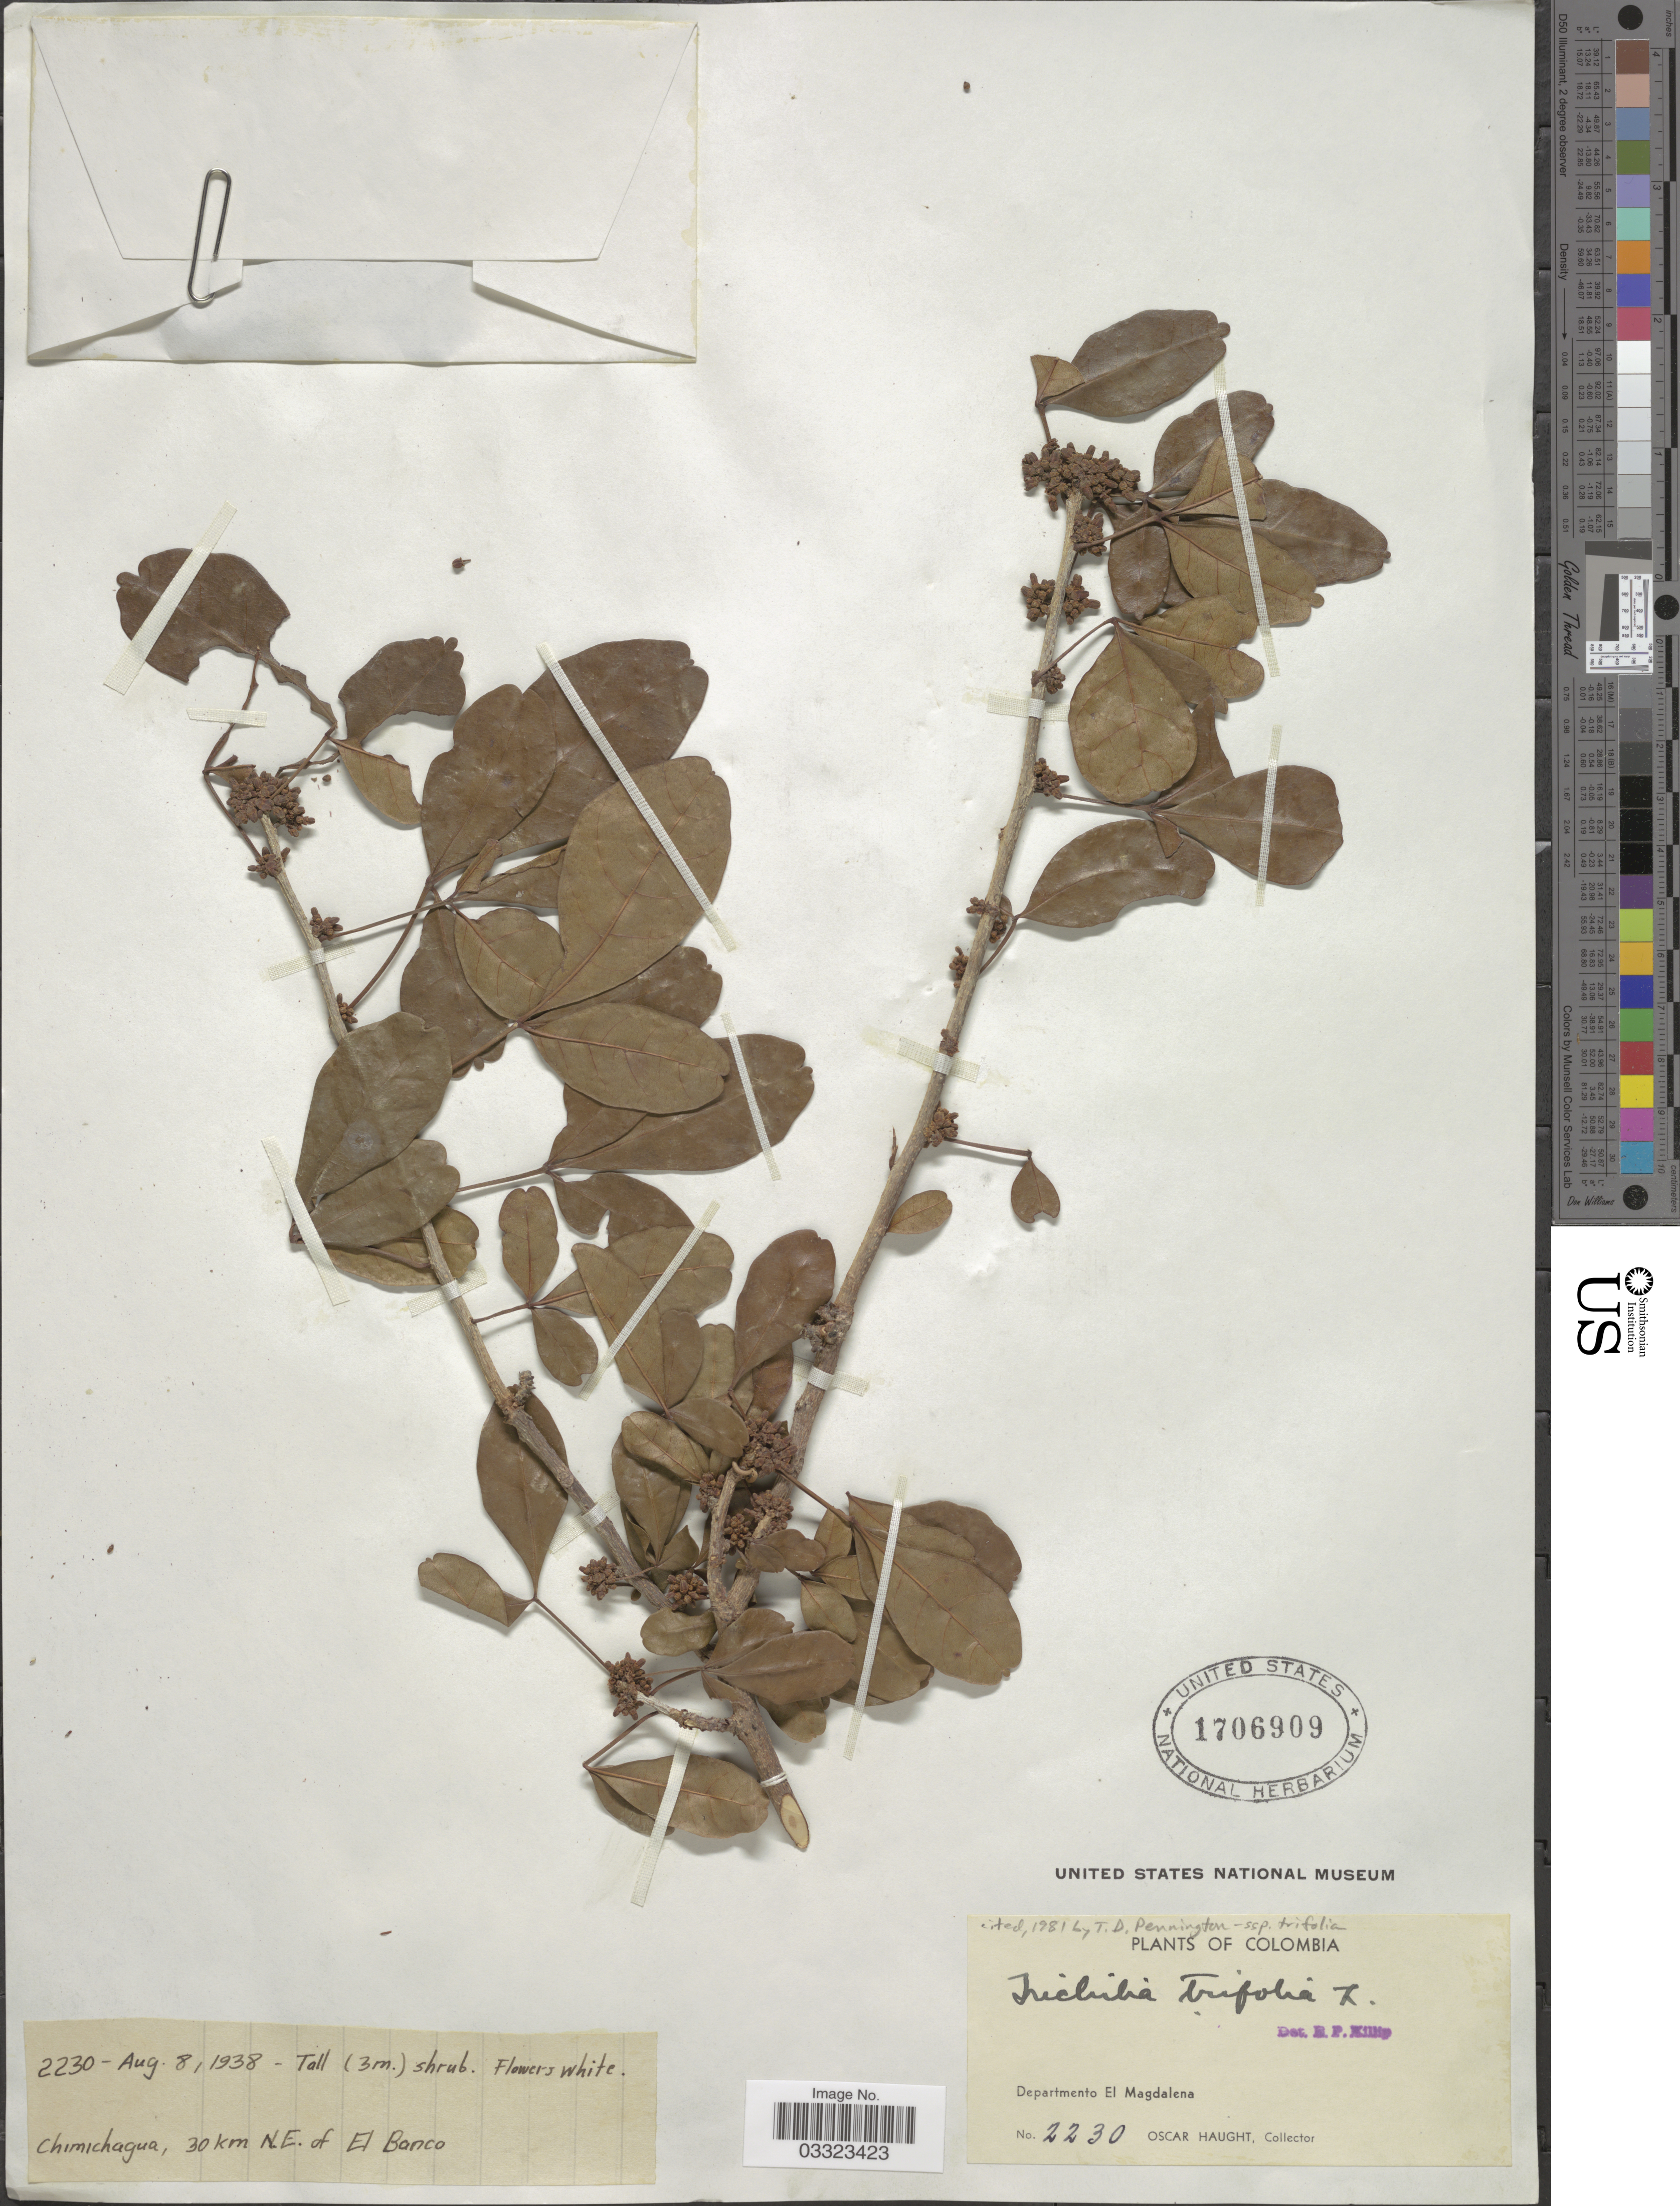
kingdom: Plantae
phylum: Tracheophyta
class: Magnoliopsida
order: Sapindales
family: Meliaceae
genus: Trichilia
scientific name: Trichilia trifolia subsp. trifolia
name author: L.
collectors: O. L. Haught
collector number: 2230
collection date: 1938-08-08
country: Colombia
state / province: Magdalena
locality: Departamento El Magdalena, Chimichagua, 30 km N.E. of El Banco.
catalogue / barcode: US 1706909